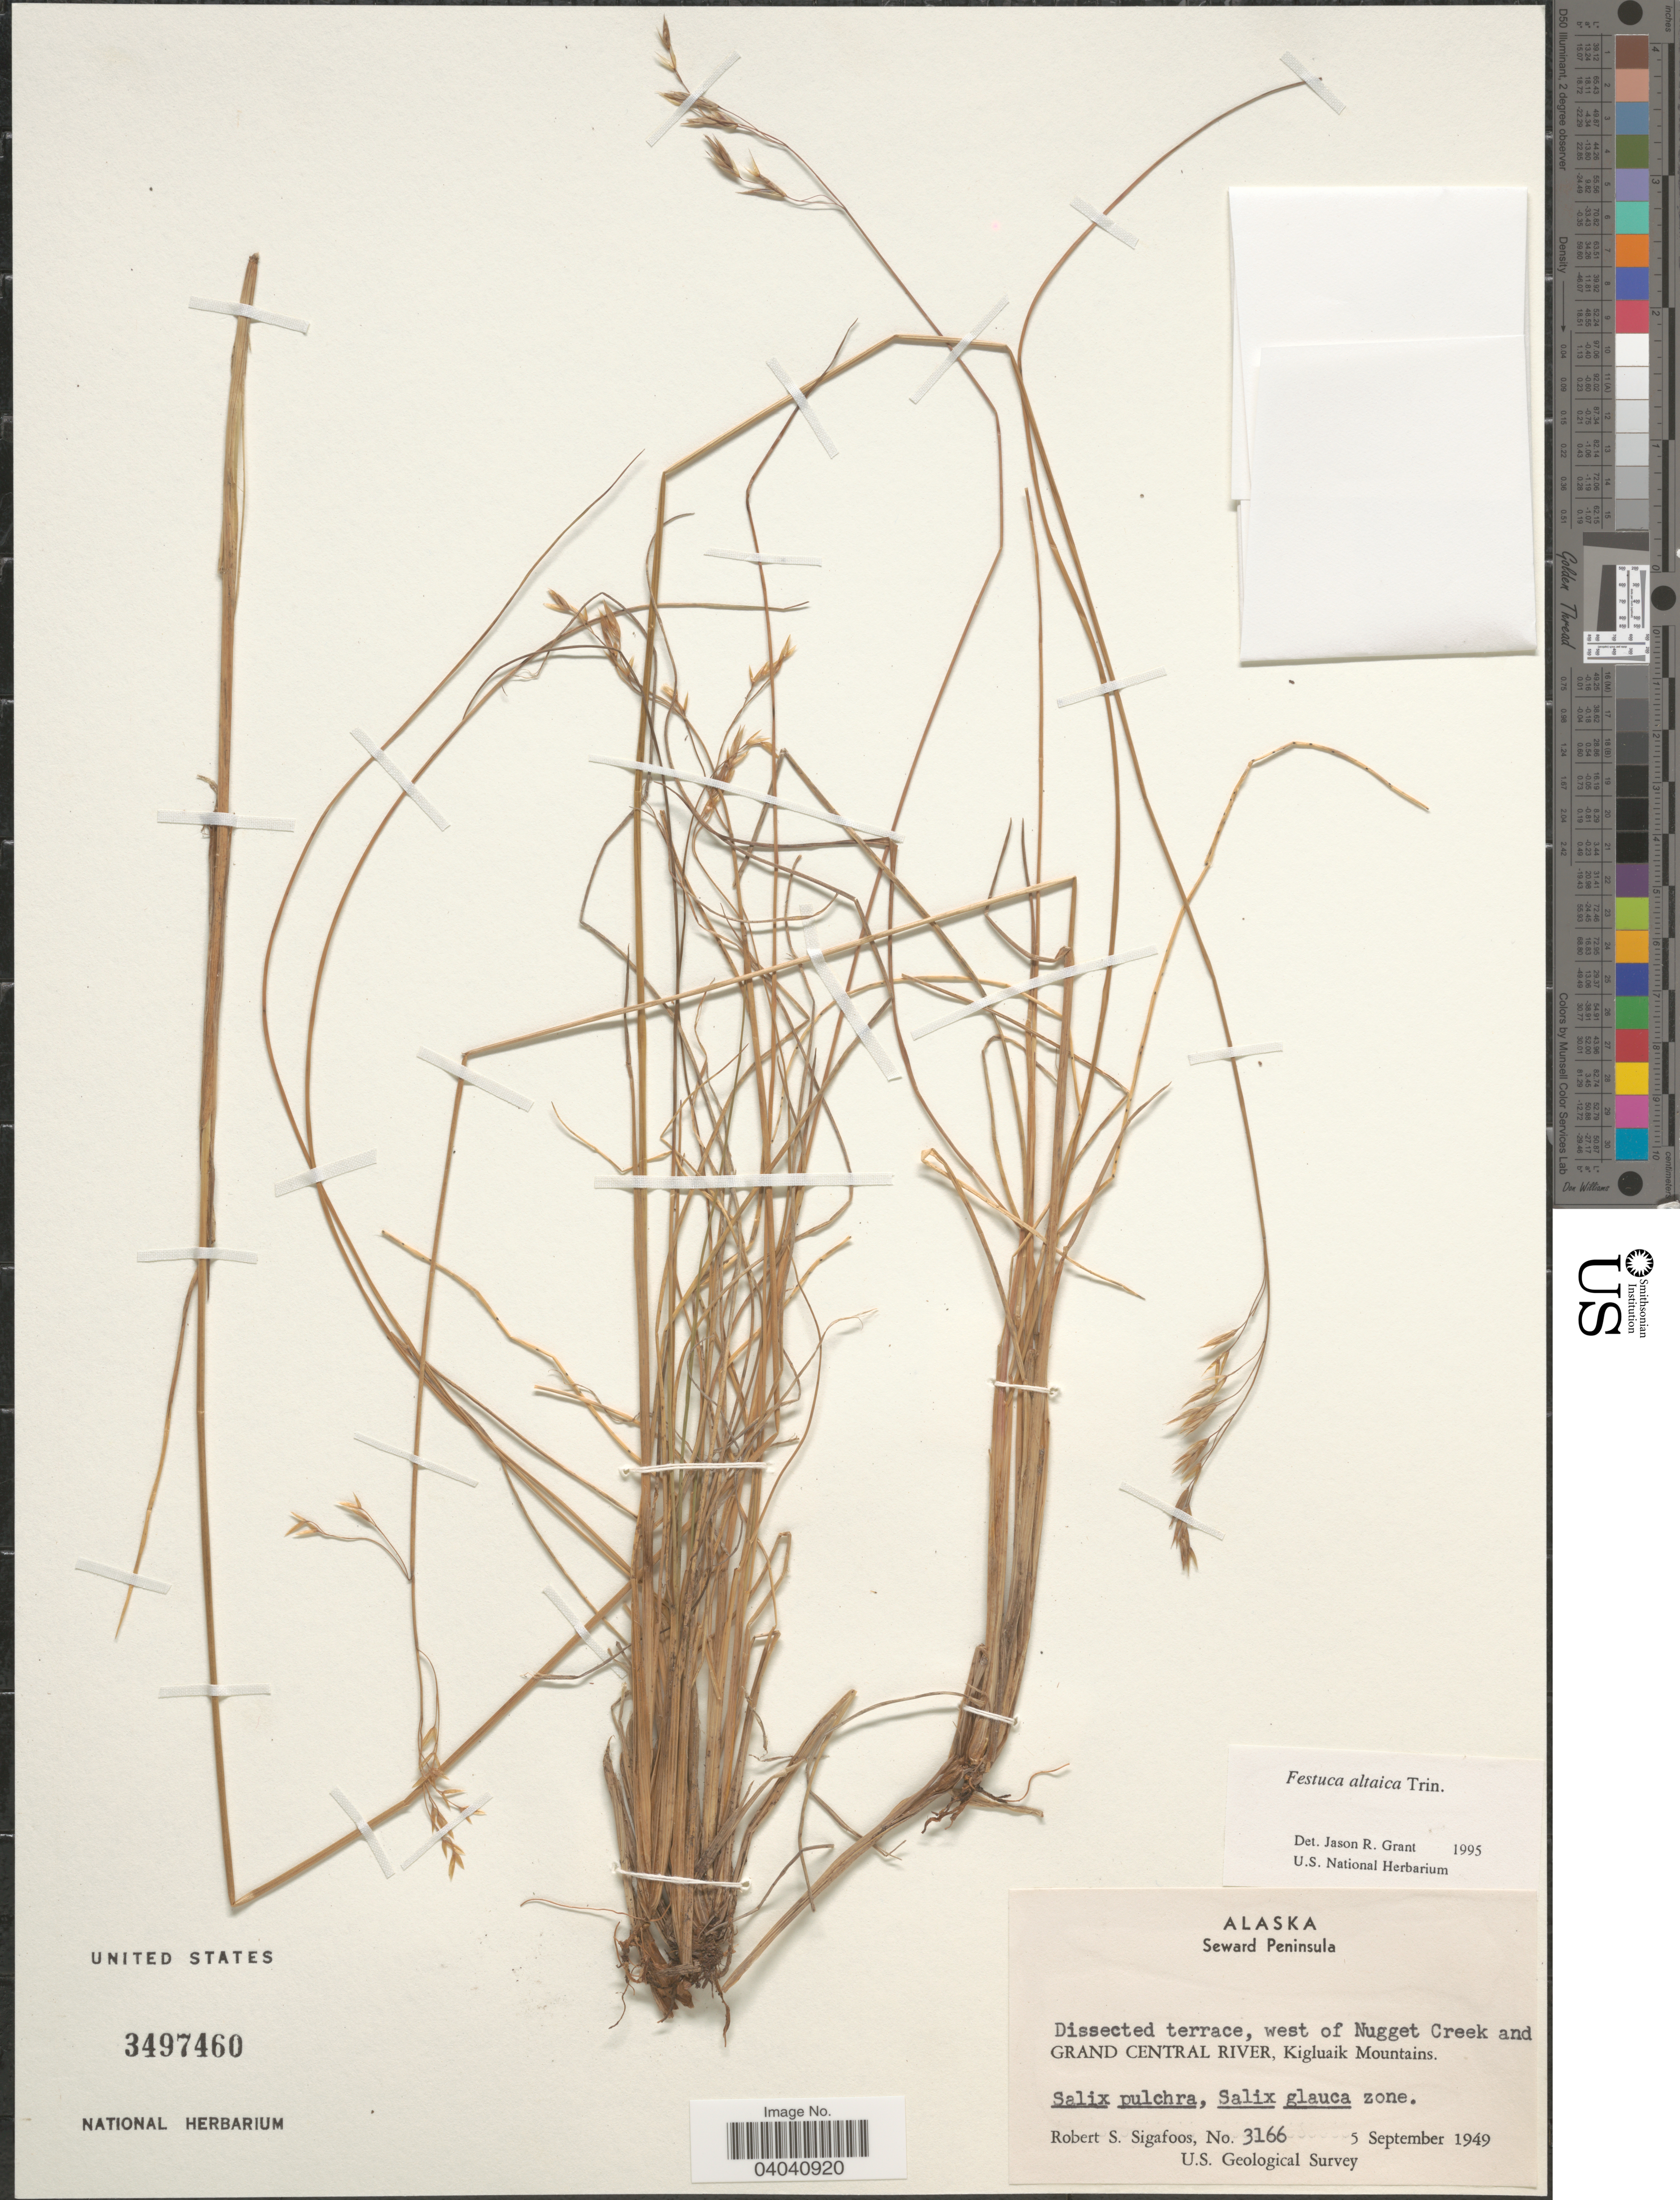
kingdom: Plantae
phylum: Tracheophyta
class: Liliopsida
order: Poales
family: Poaceae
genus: Festuca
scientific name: Festuca altaica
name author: Trin.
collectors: R. Sigafoos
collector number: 3166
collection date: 1949-09-05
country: United States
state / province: Alaska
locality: Seward Peninsula. Dissected terrace, west of Nugget Creek and Grand Central River, Kigluaik Mountains.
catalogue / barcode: US 3497460